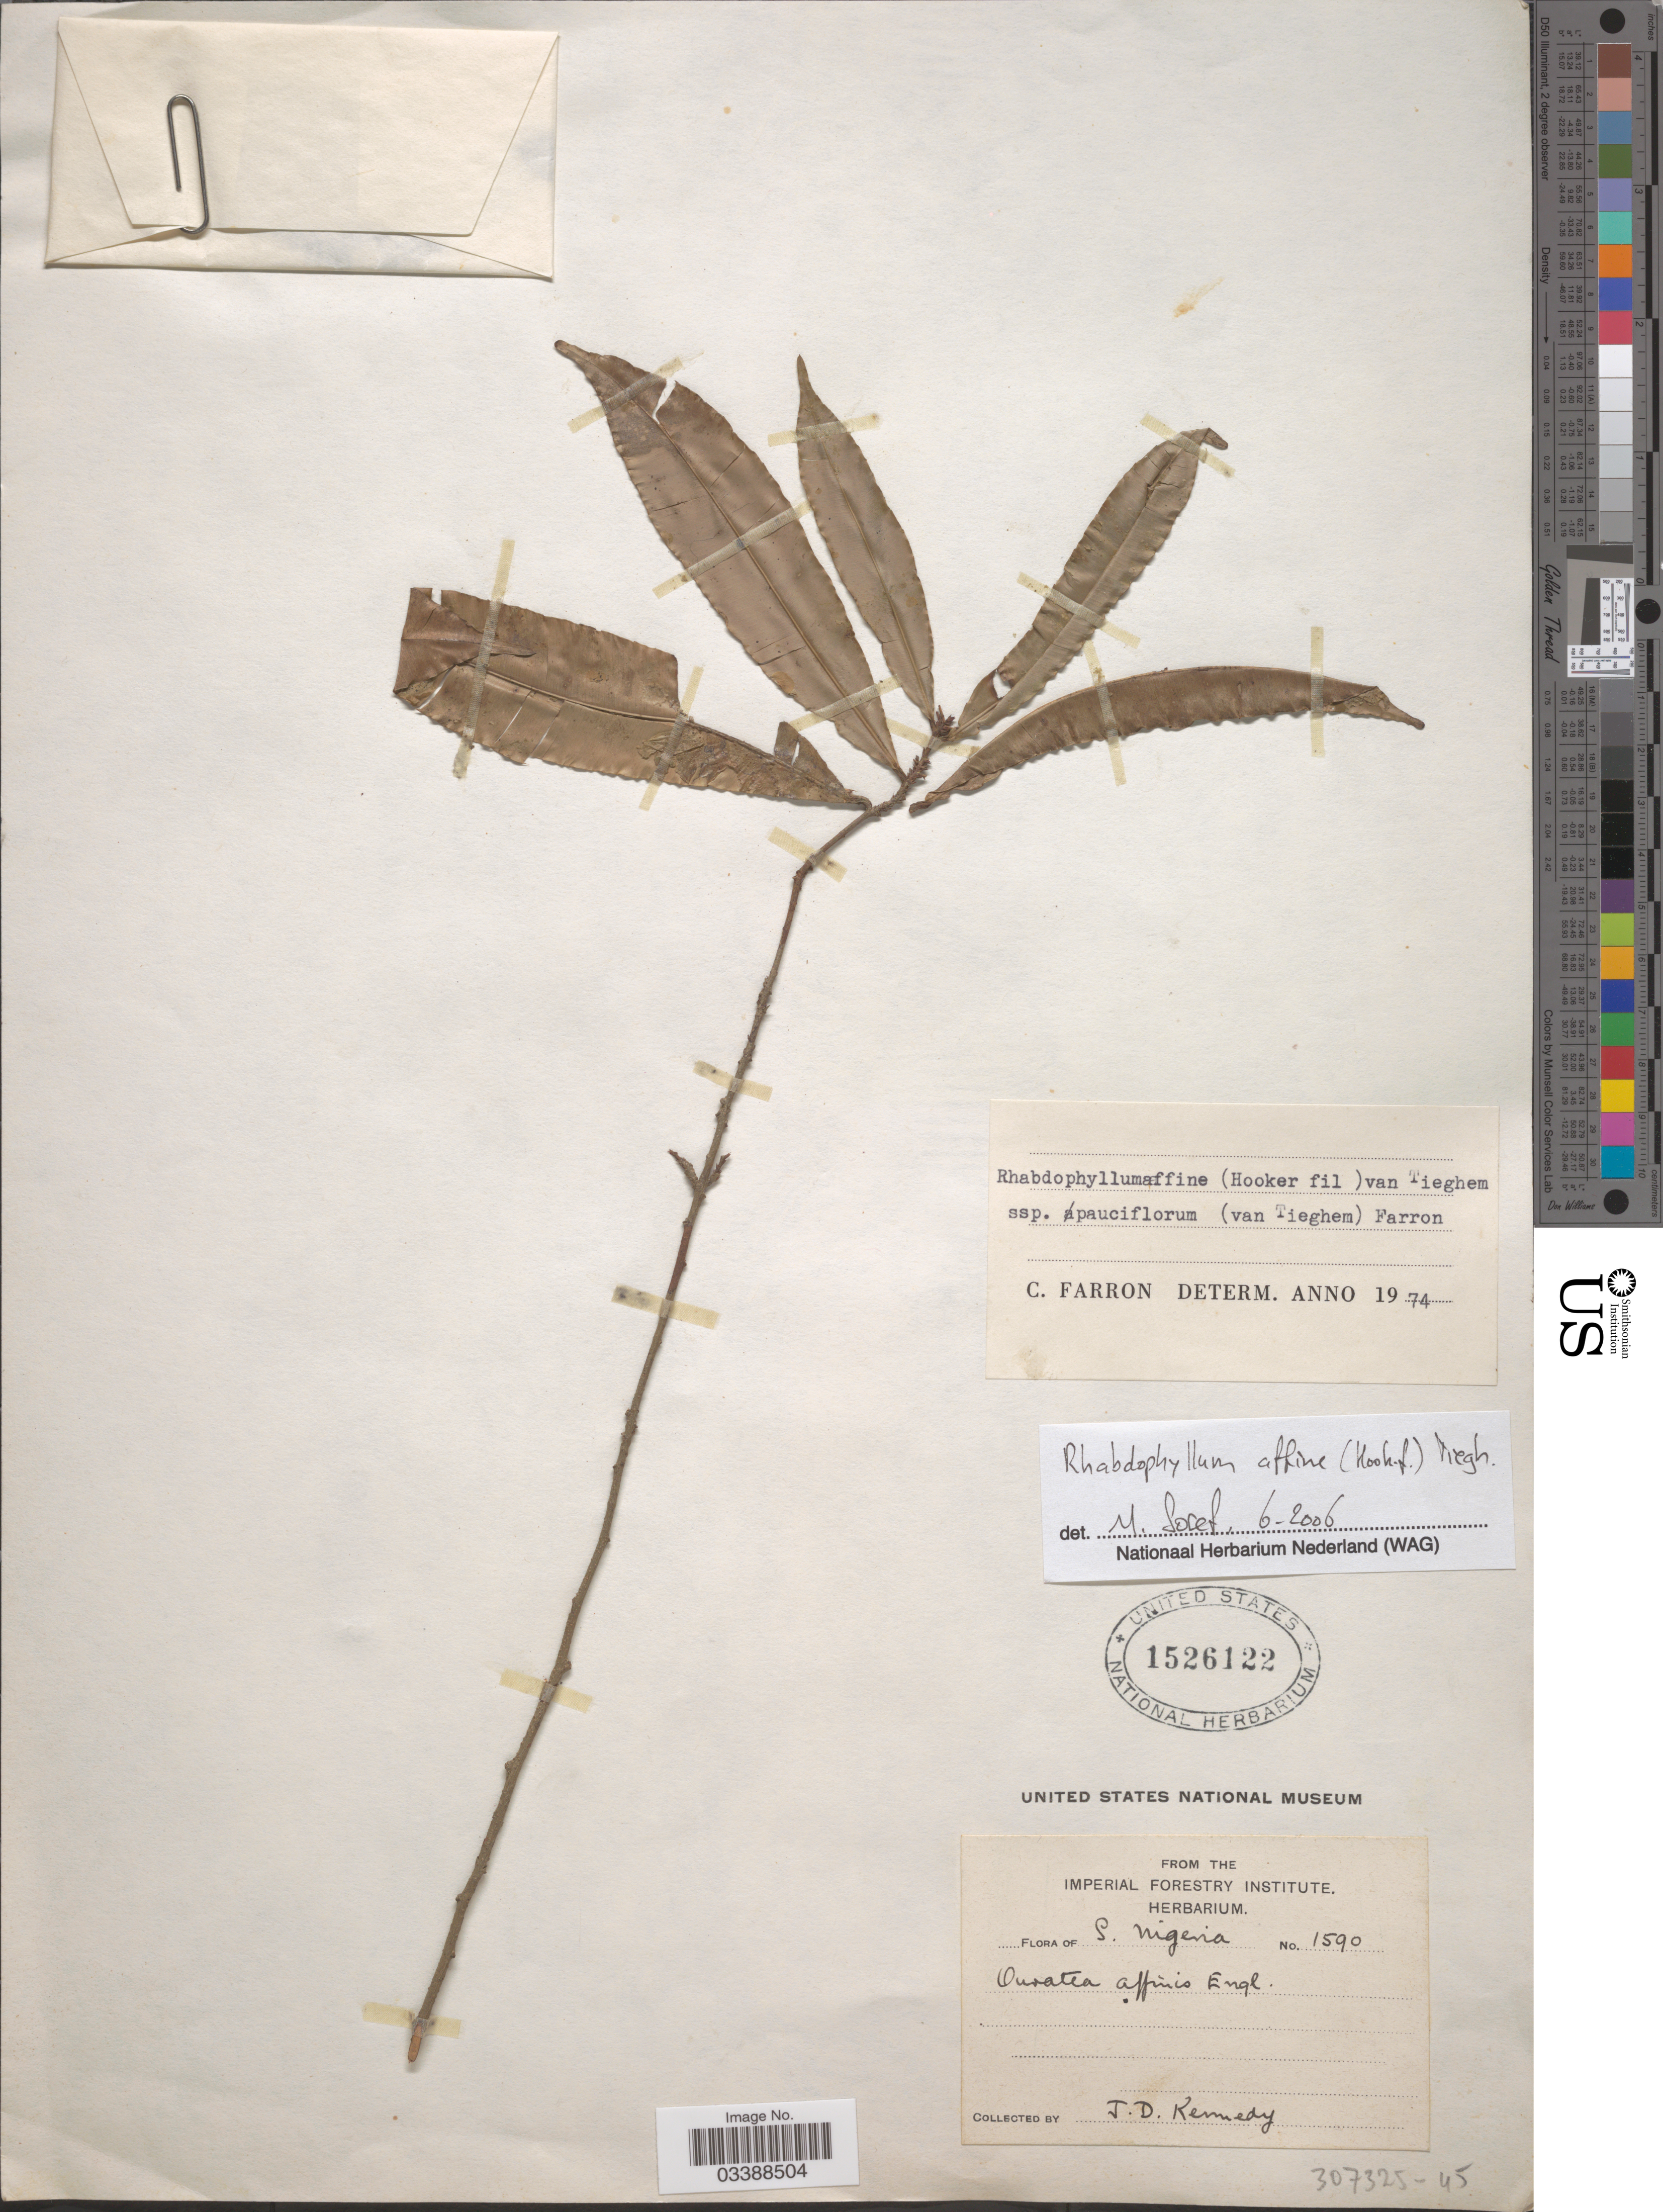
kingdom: Plantae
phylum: Tracheophyta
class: Magnoliopsida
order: Malpighiales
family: Ochnaceae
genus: Rhabdophyllum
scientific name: Rhabdophyllum affine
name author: Tiegh.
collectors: J. D. Kennedy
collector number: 1590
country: Nigeria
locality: S. Nigeria.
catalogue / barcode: US 1526122